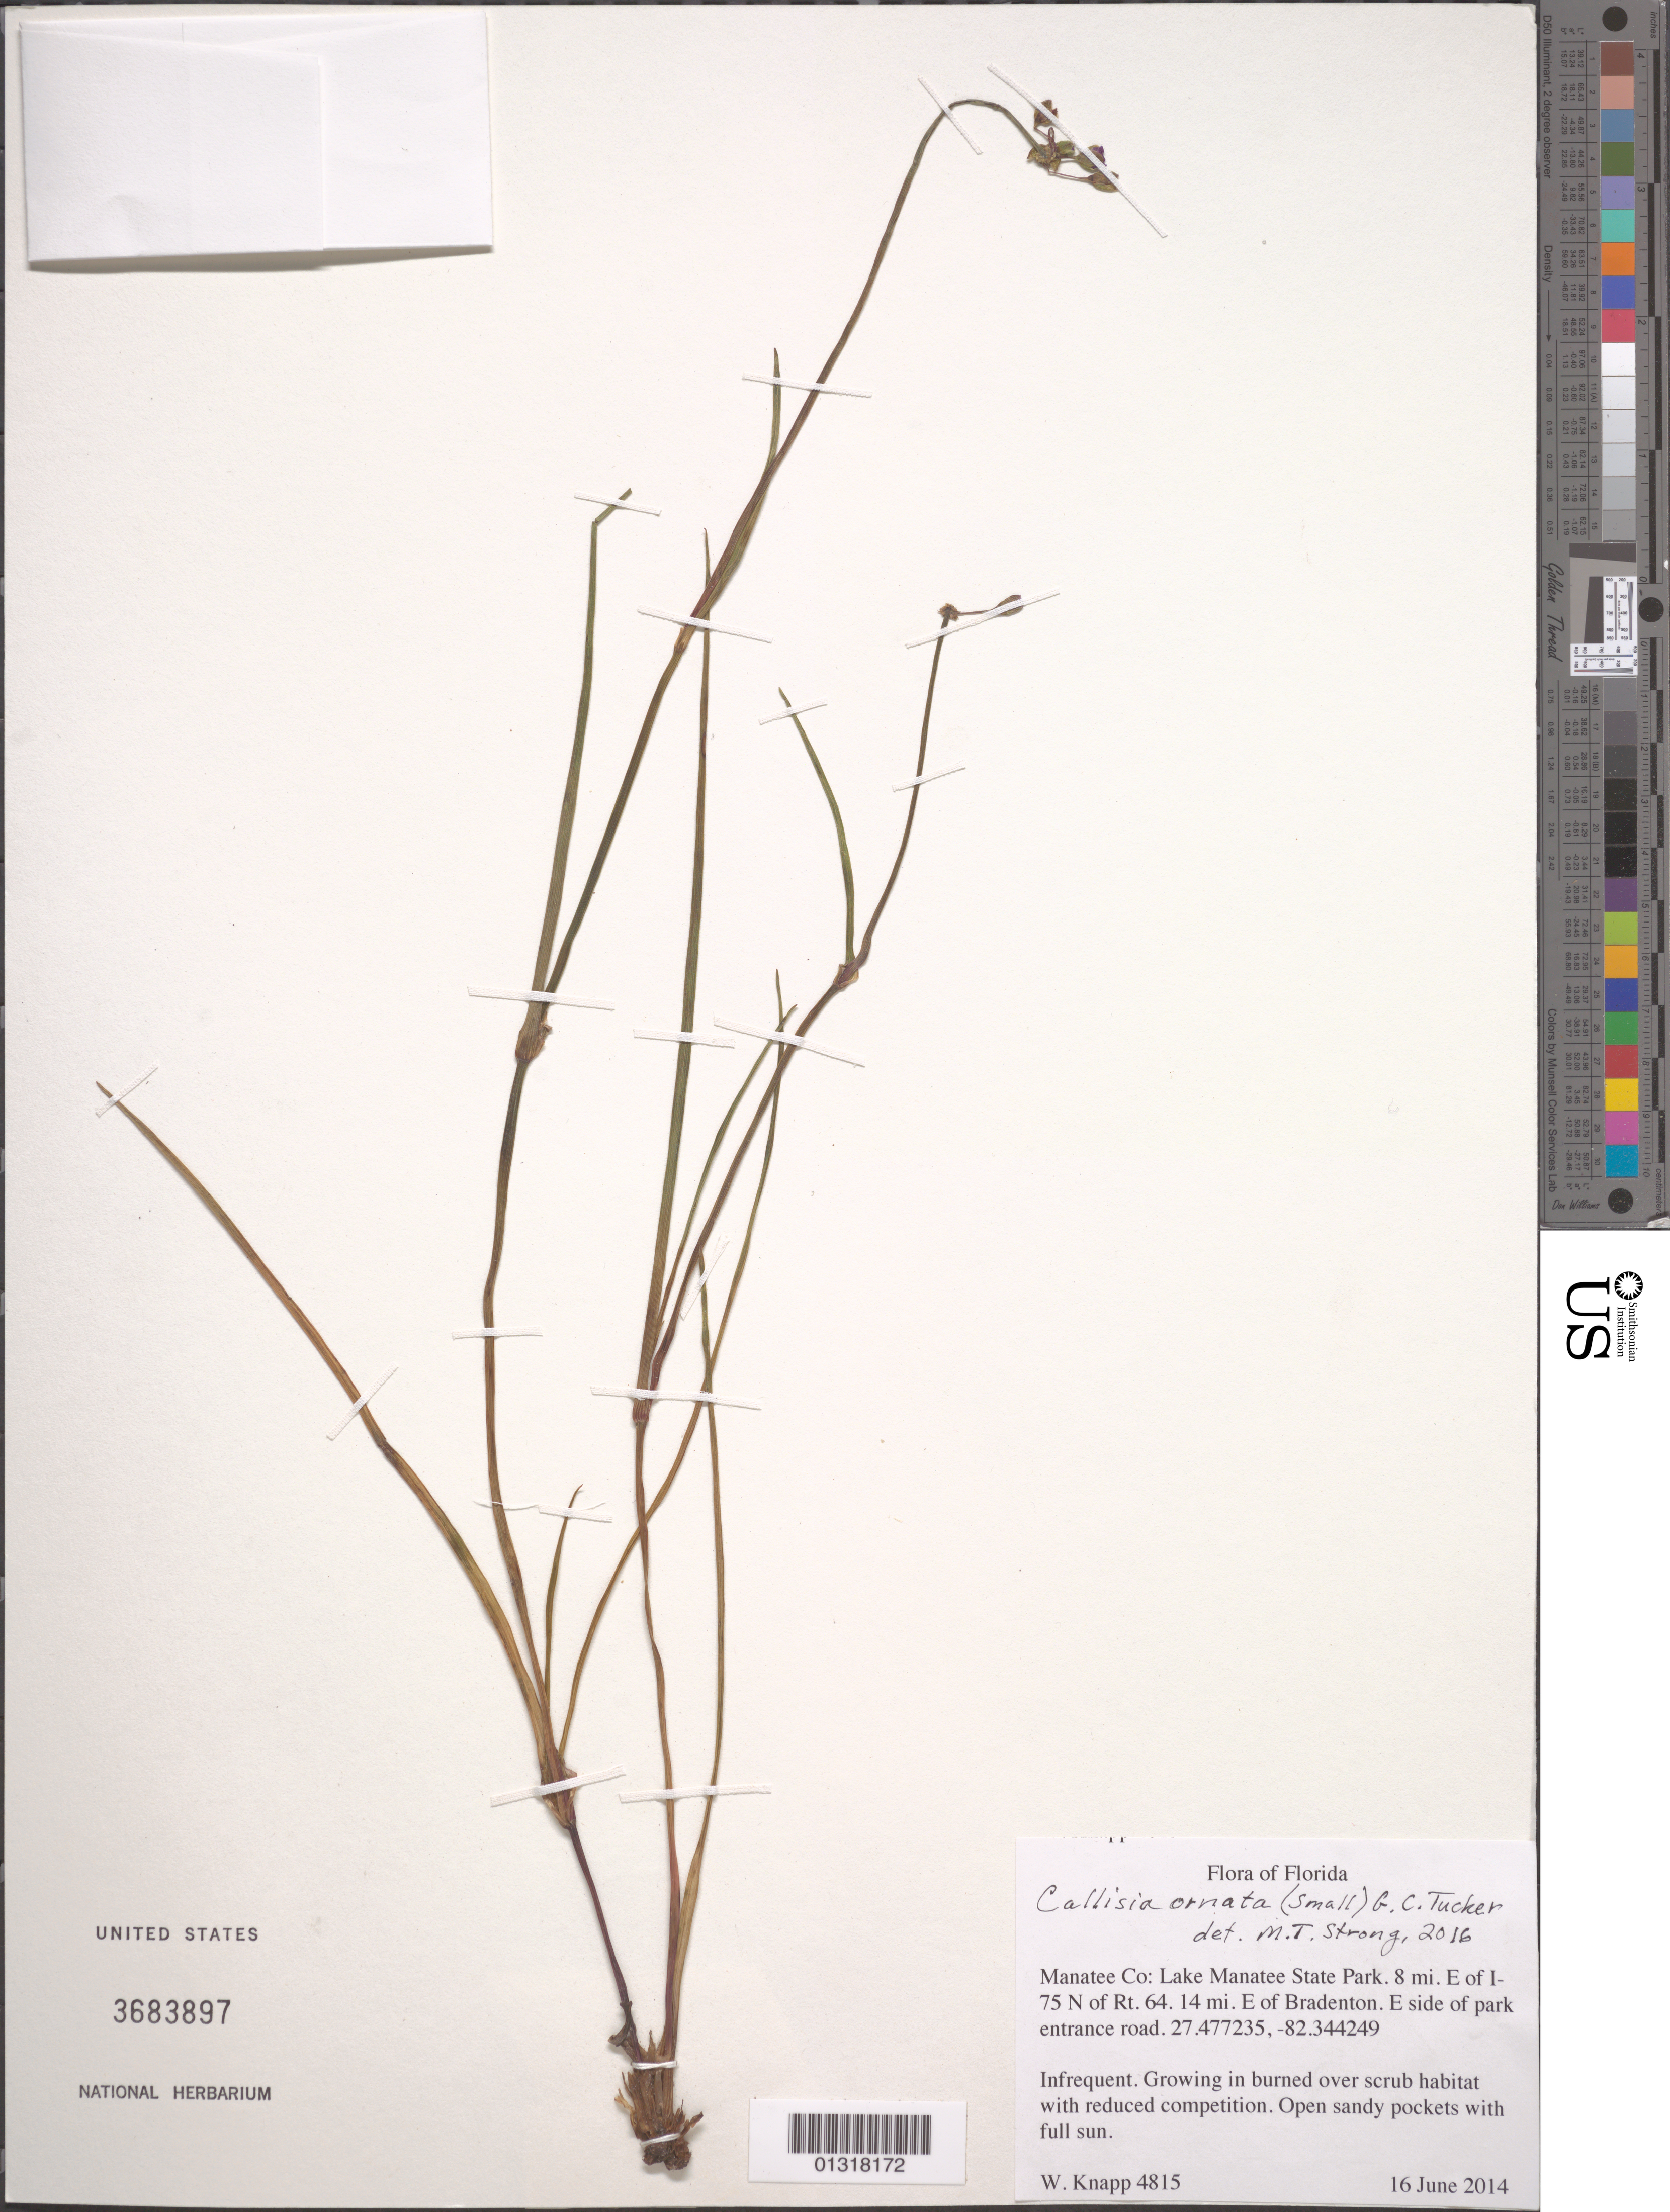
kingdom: Plantae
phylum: Tracheophyta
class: Liliopsida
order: Commelinales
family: Commelinaceae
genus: Cuthbertia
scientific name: Cuthbertia ornata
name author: Small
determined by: Strong, Mark T., (BOT), Smithsonian Institution - National Museum of Natural History (UNITED STATES)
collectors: W. Knapp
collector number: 4815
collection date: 2014-06-16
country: United States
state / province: Florida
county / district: Manatee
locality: Lake Manatee State Park, 8 mi. E of I-75, N of Rt 64. 14 mi.E of Bradenton. E side of park entrance road.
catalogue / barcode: US 3683897